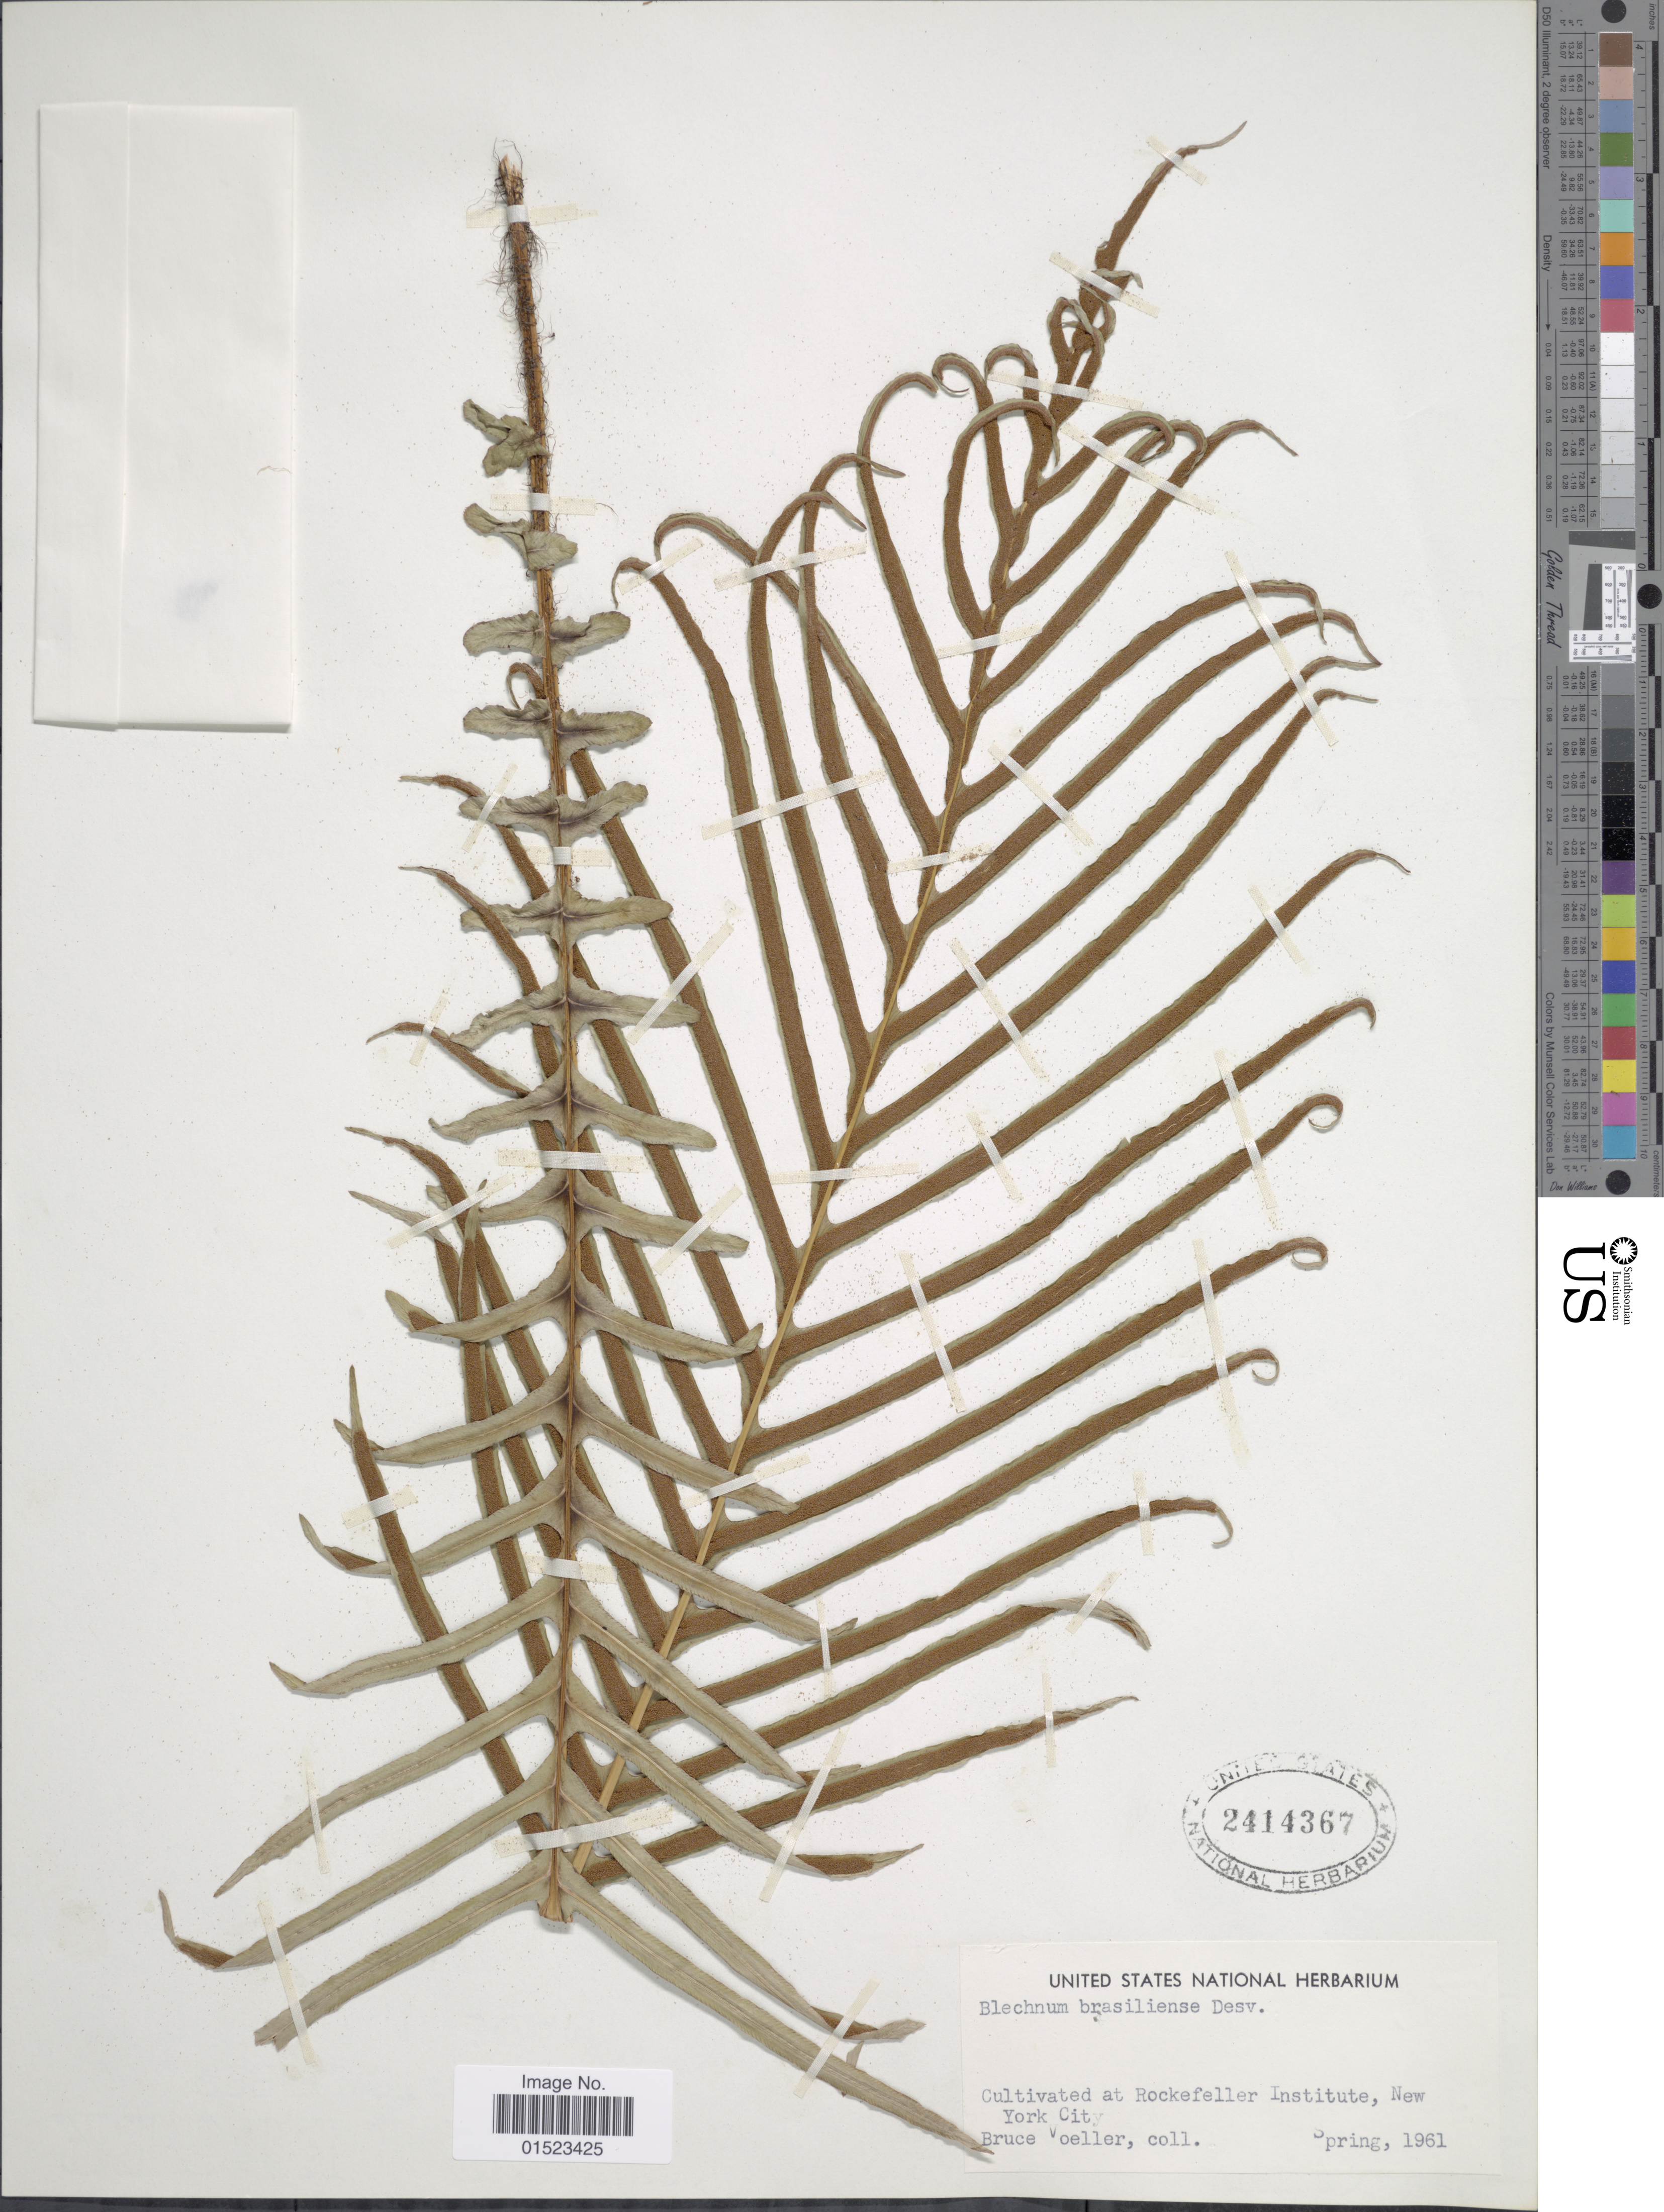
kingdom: Plantae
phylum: Tracheophyta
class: Polypodiopsida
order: Polypodiales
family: Blechnaceae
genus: Blechnum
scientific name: Blechnum brasiliense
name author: Desv.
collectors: B. Voeller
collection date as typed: Spring, 1961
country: United States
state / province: New York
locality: Rockefeller Institute, New York City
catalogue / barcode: US 2414367